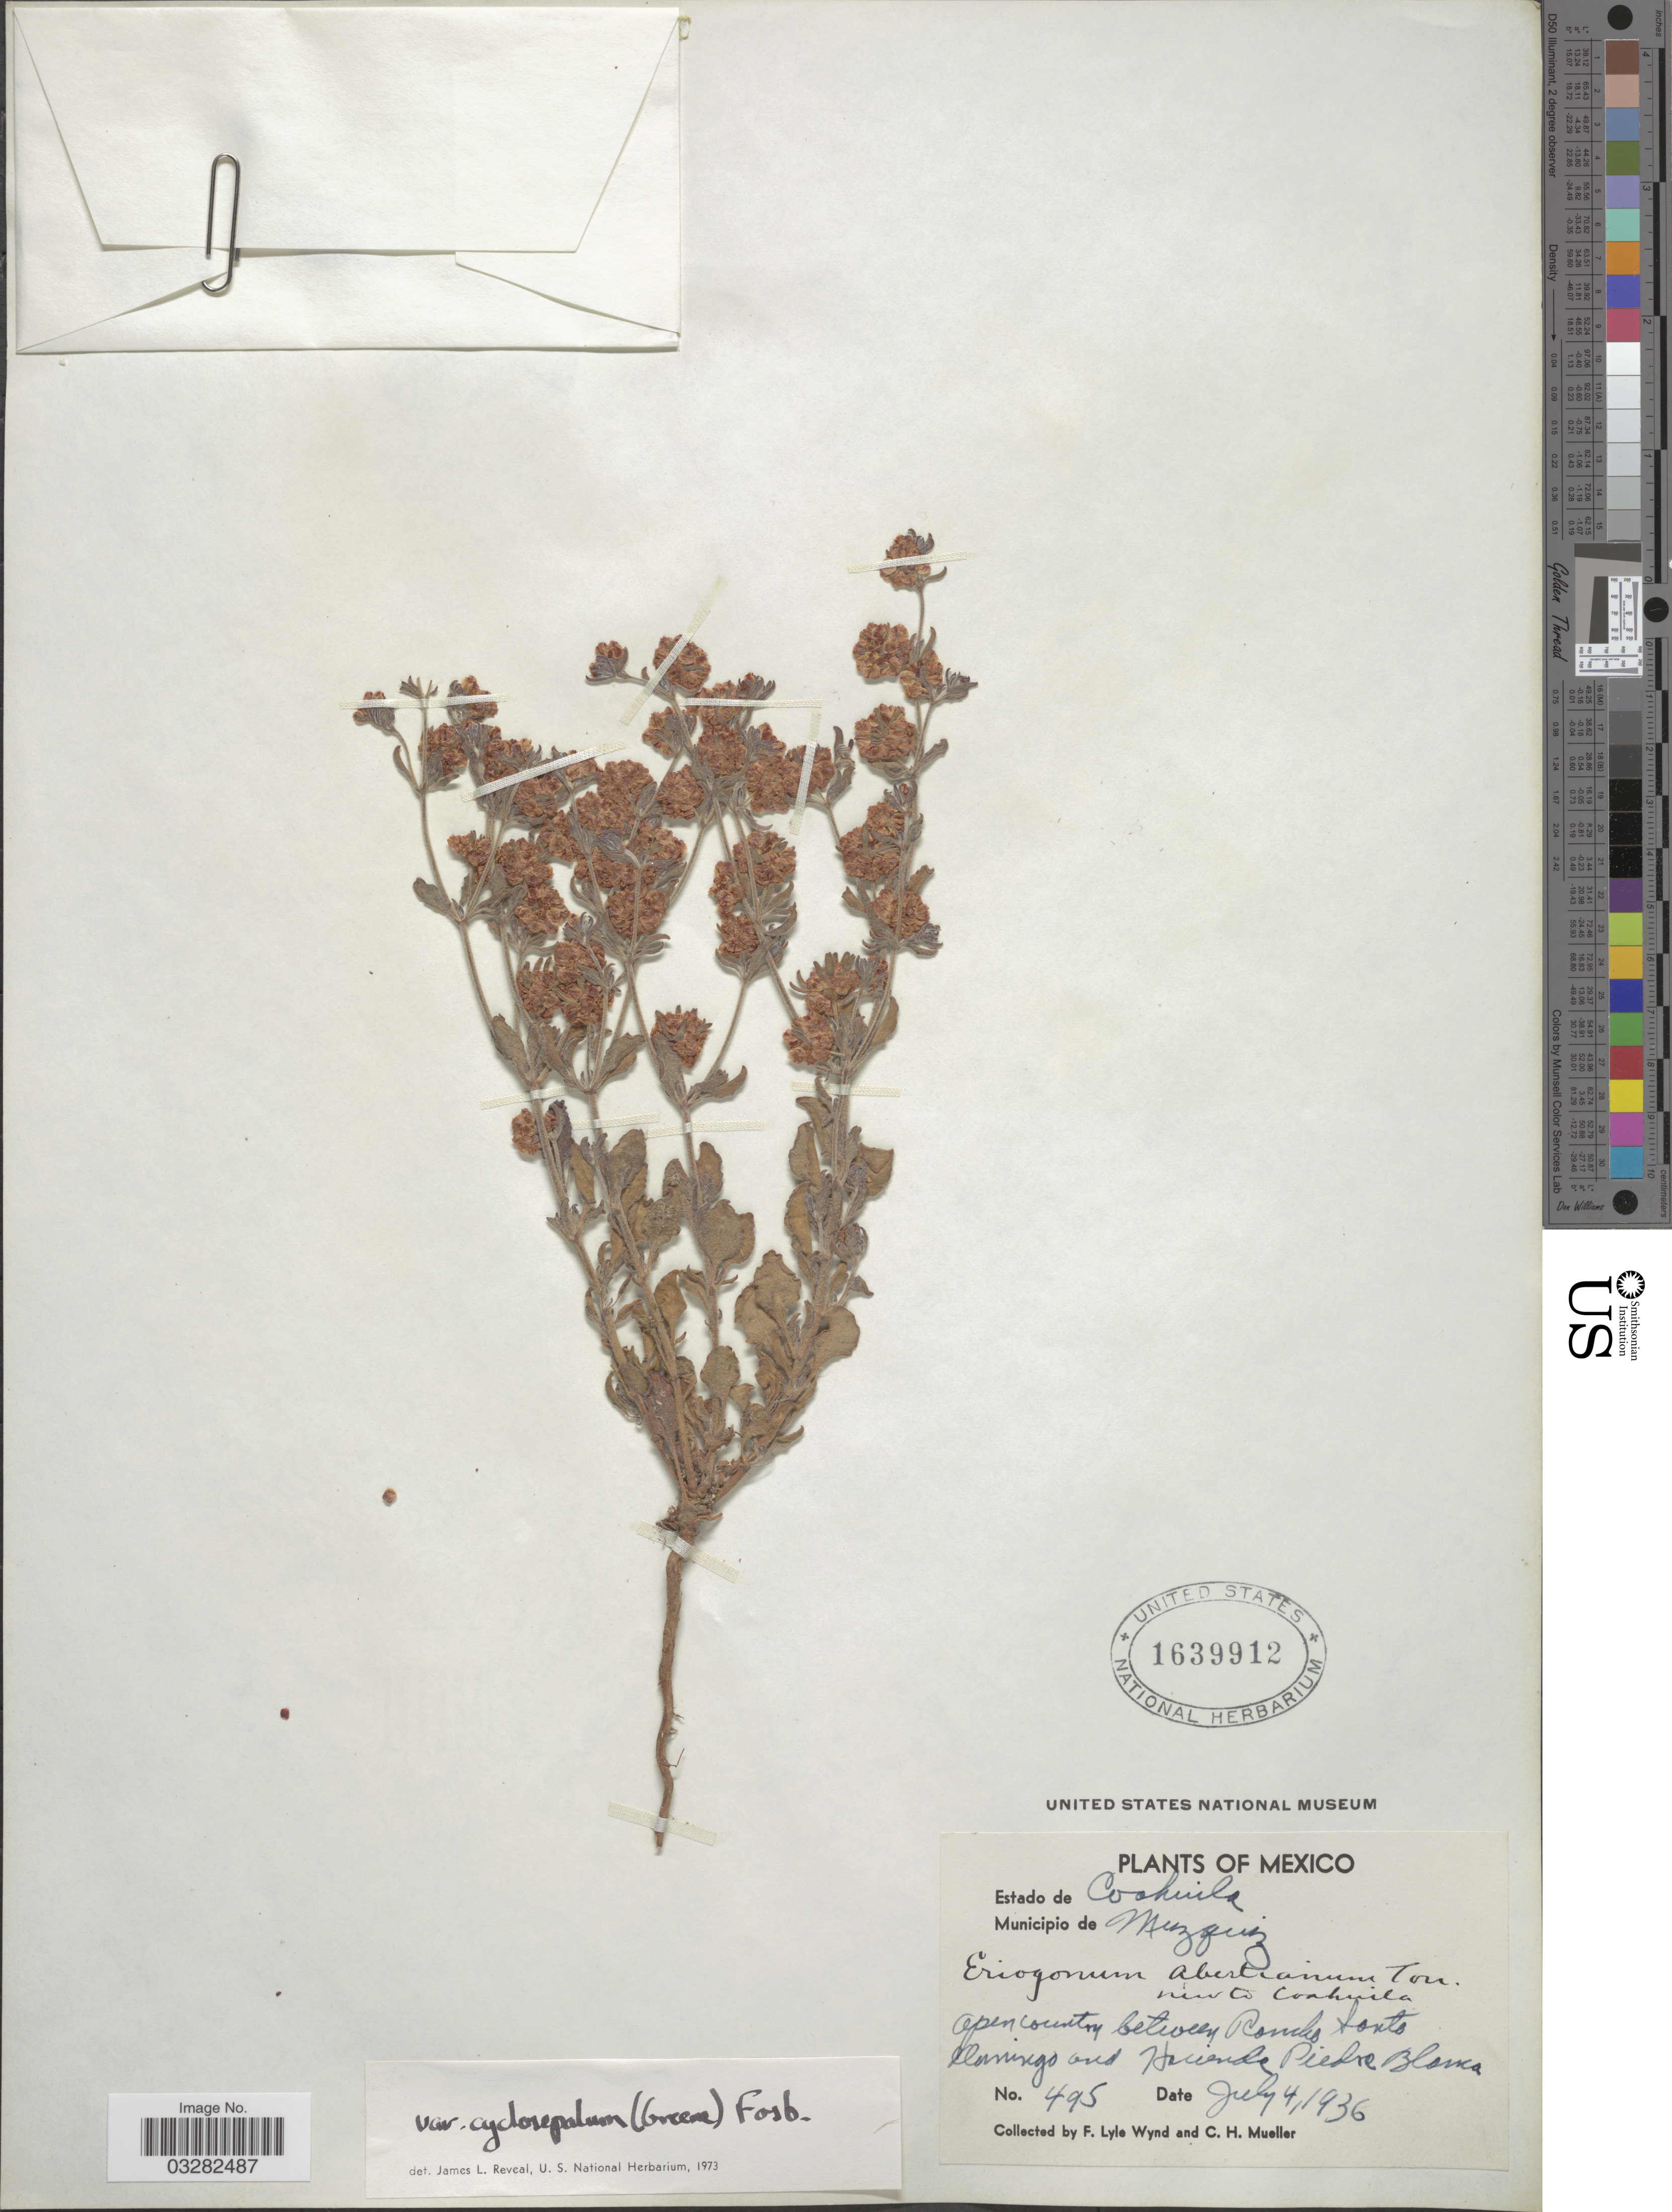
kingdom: Plantae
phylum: Tracheophyta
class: Magnoliopsida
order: Caryophyllales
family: Polygonaceae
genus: Eriogonum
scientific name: Eriogonum abertianum var. ruberrimum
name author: (Gand.) Gand.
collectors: F. L. Wynd & C. H. Mueller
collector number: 495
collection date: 1936-07-04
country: Mexico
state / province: Coahuila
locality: Municipio de Muzquiz. Open country between Rancho Santo Domingo and Hacienda Piedre Blanca.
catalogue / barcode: US 1639912